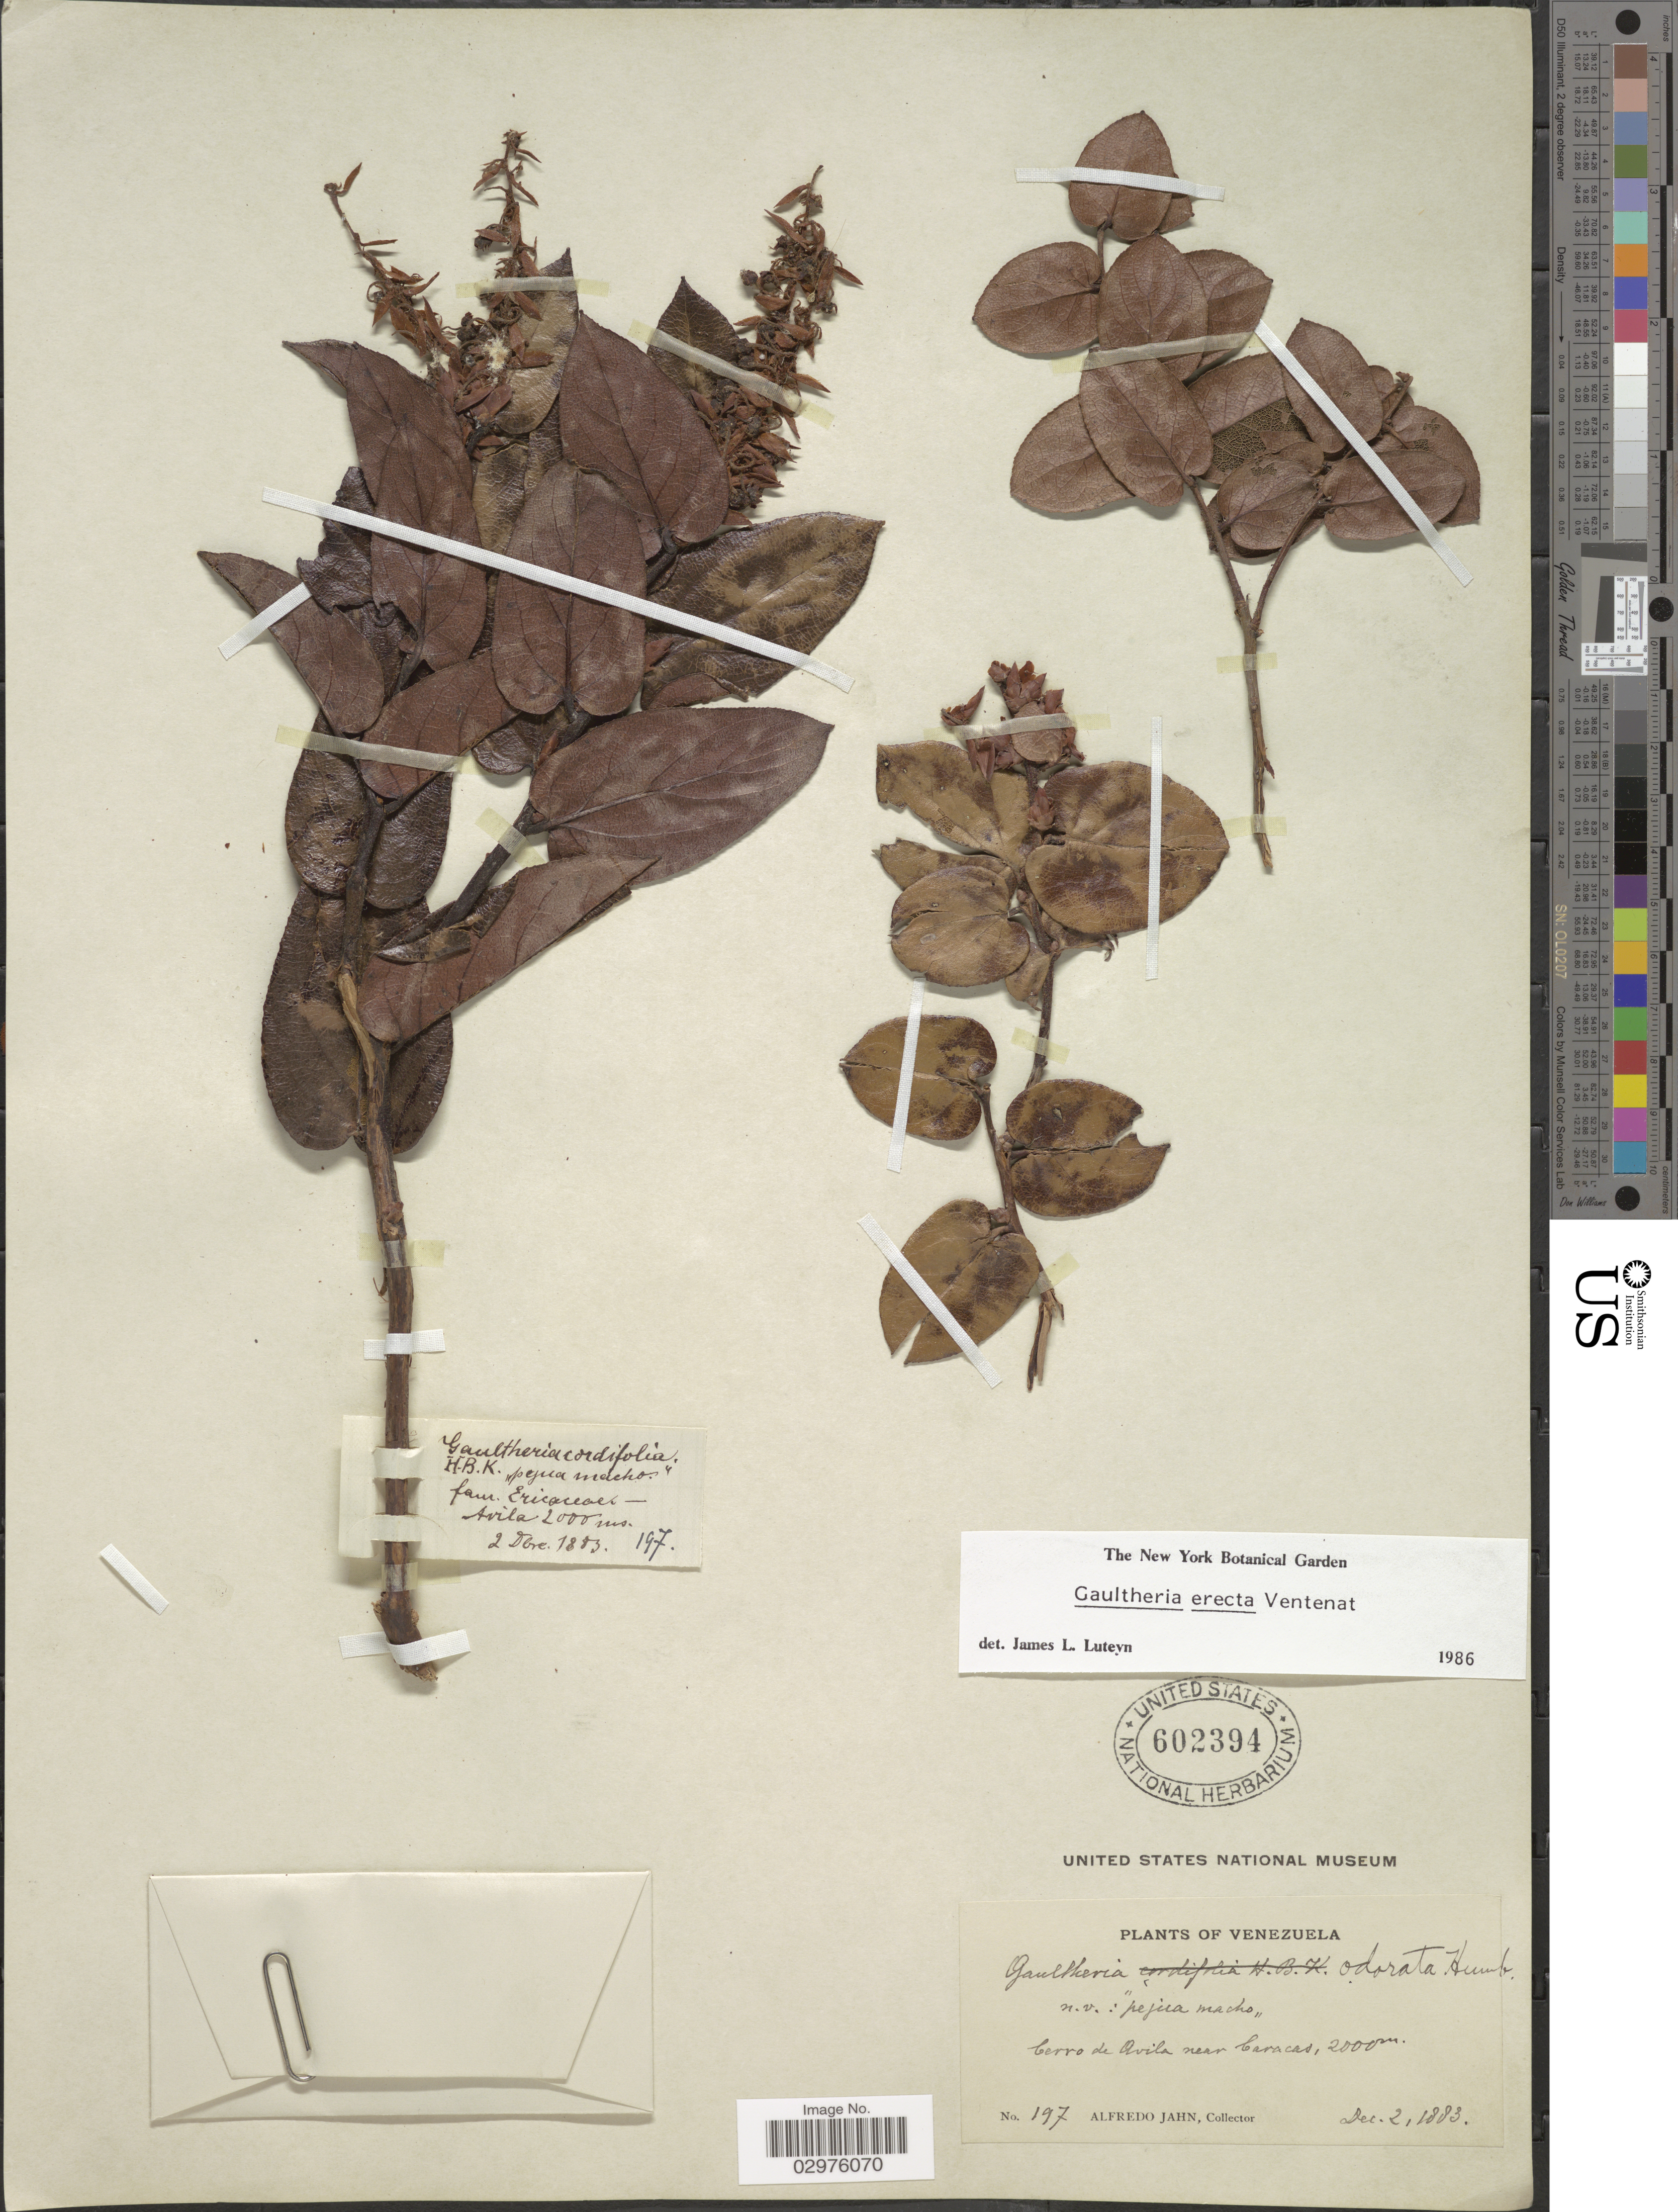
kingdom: Plantae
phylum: Tracheophyta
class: Magnoliopsida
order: Ericales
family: Ericaceae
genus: Gaultheria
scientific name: Gaultheria erecta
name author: Vent.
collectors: A. Jahn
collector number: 197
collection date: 1883-12-02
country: Venezuela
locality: Cerro de Avila near Caracas.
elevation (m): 2000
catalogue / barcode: US 602394